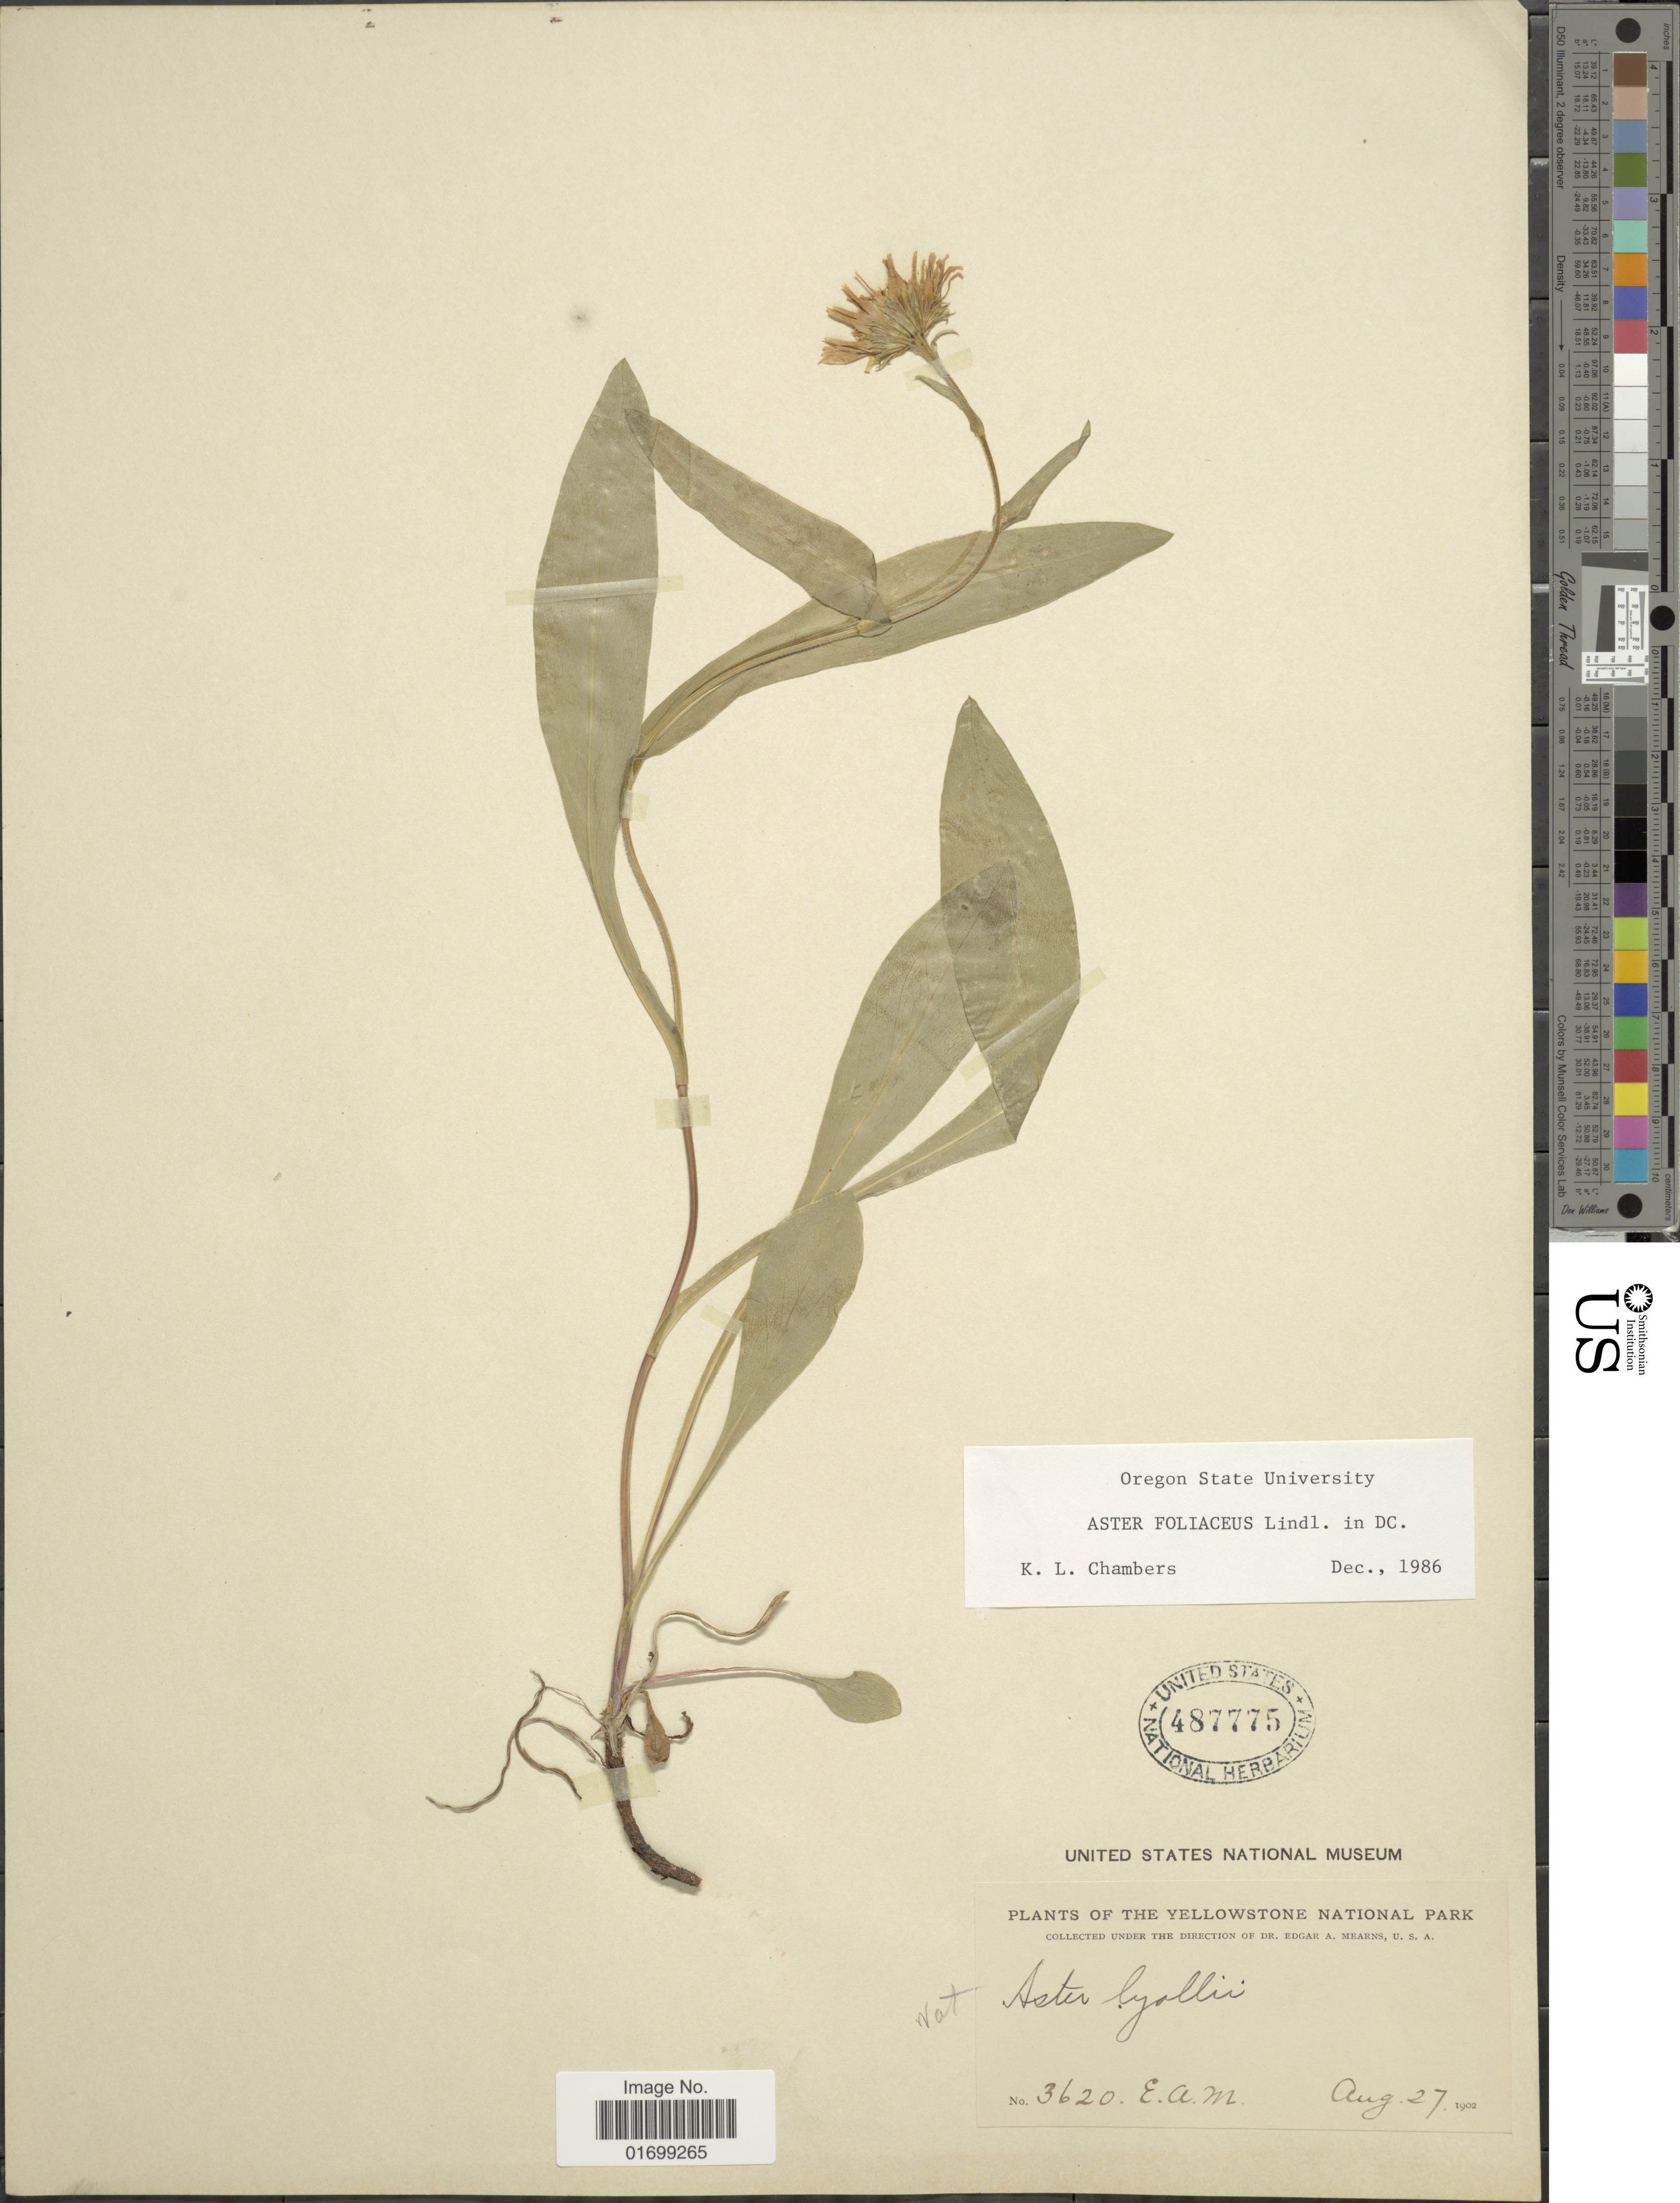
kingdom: Plantae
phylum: Tracheophyta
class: Magnoliopsida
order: Asterales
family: Asteraceae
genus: Symphyotrichum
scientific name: Symphyotrichum foliaceum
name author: (Lindl. ex DC.) G.L. Nesom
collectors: E. A. Mearns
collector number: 3620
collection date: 1902-08-27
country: United States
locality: Yellowstone National Park.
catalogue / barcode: US 487775